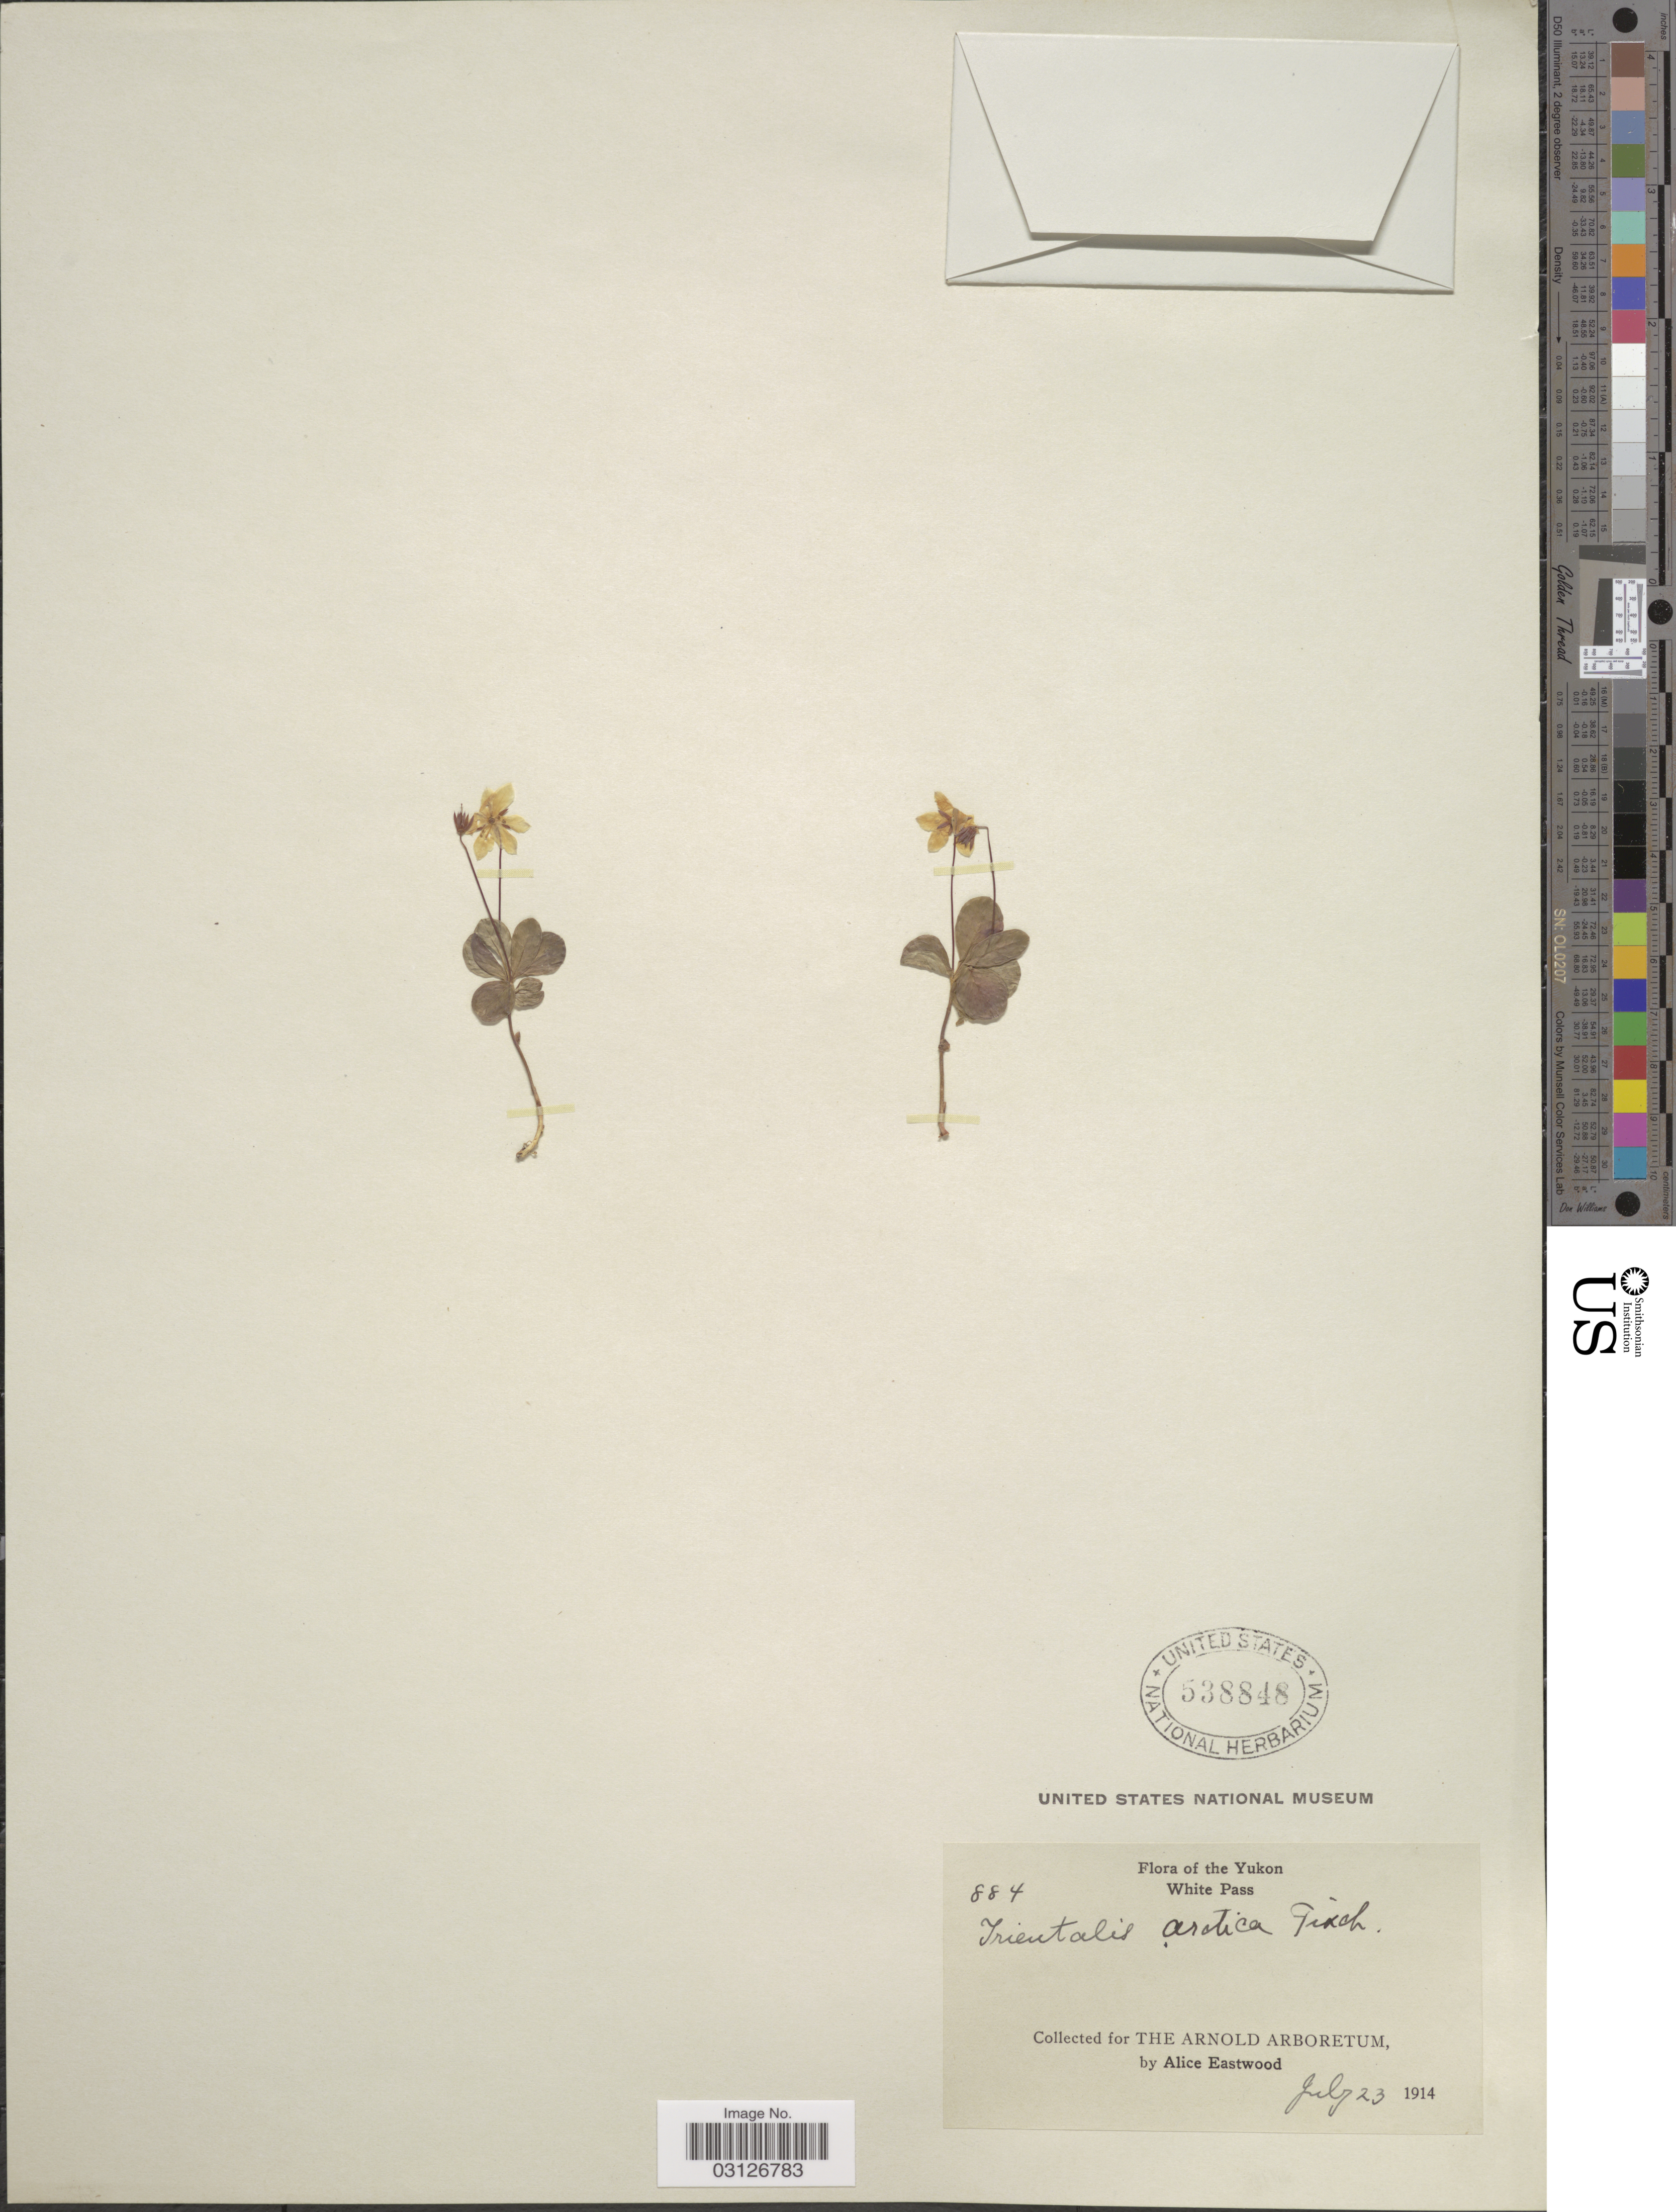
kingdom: Plantae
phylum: Tracheophyta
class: Magnoliopsida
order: Ericales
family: Primulaceae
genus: Trientalis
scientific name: Trientalis europaea subsp. arctica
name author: (Fisch. ex Hook.) Hultén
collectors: A. Eastwood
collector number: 884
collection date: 1914-07-23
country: Canada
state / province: Yukon Territory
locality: Yukon. White Pass.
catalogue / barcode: US 538848